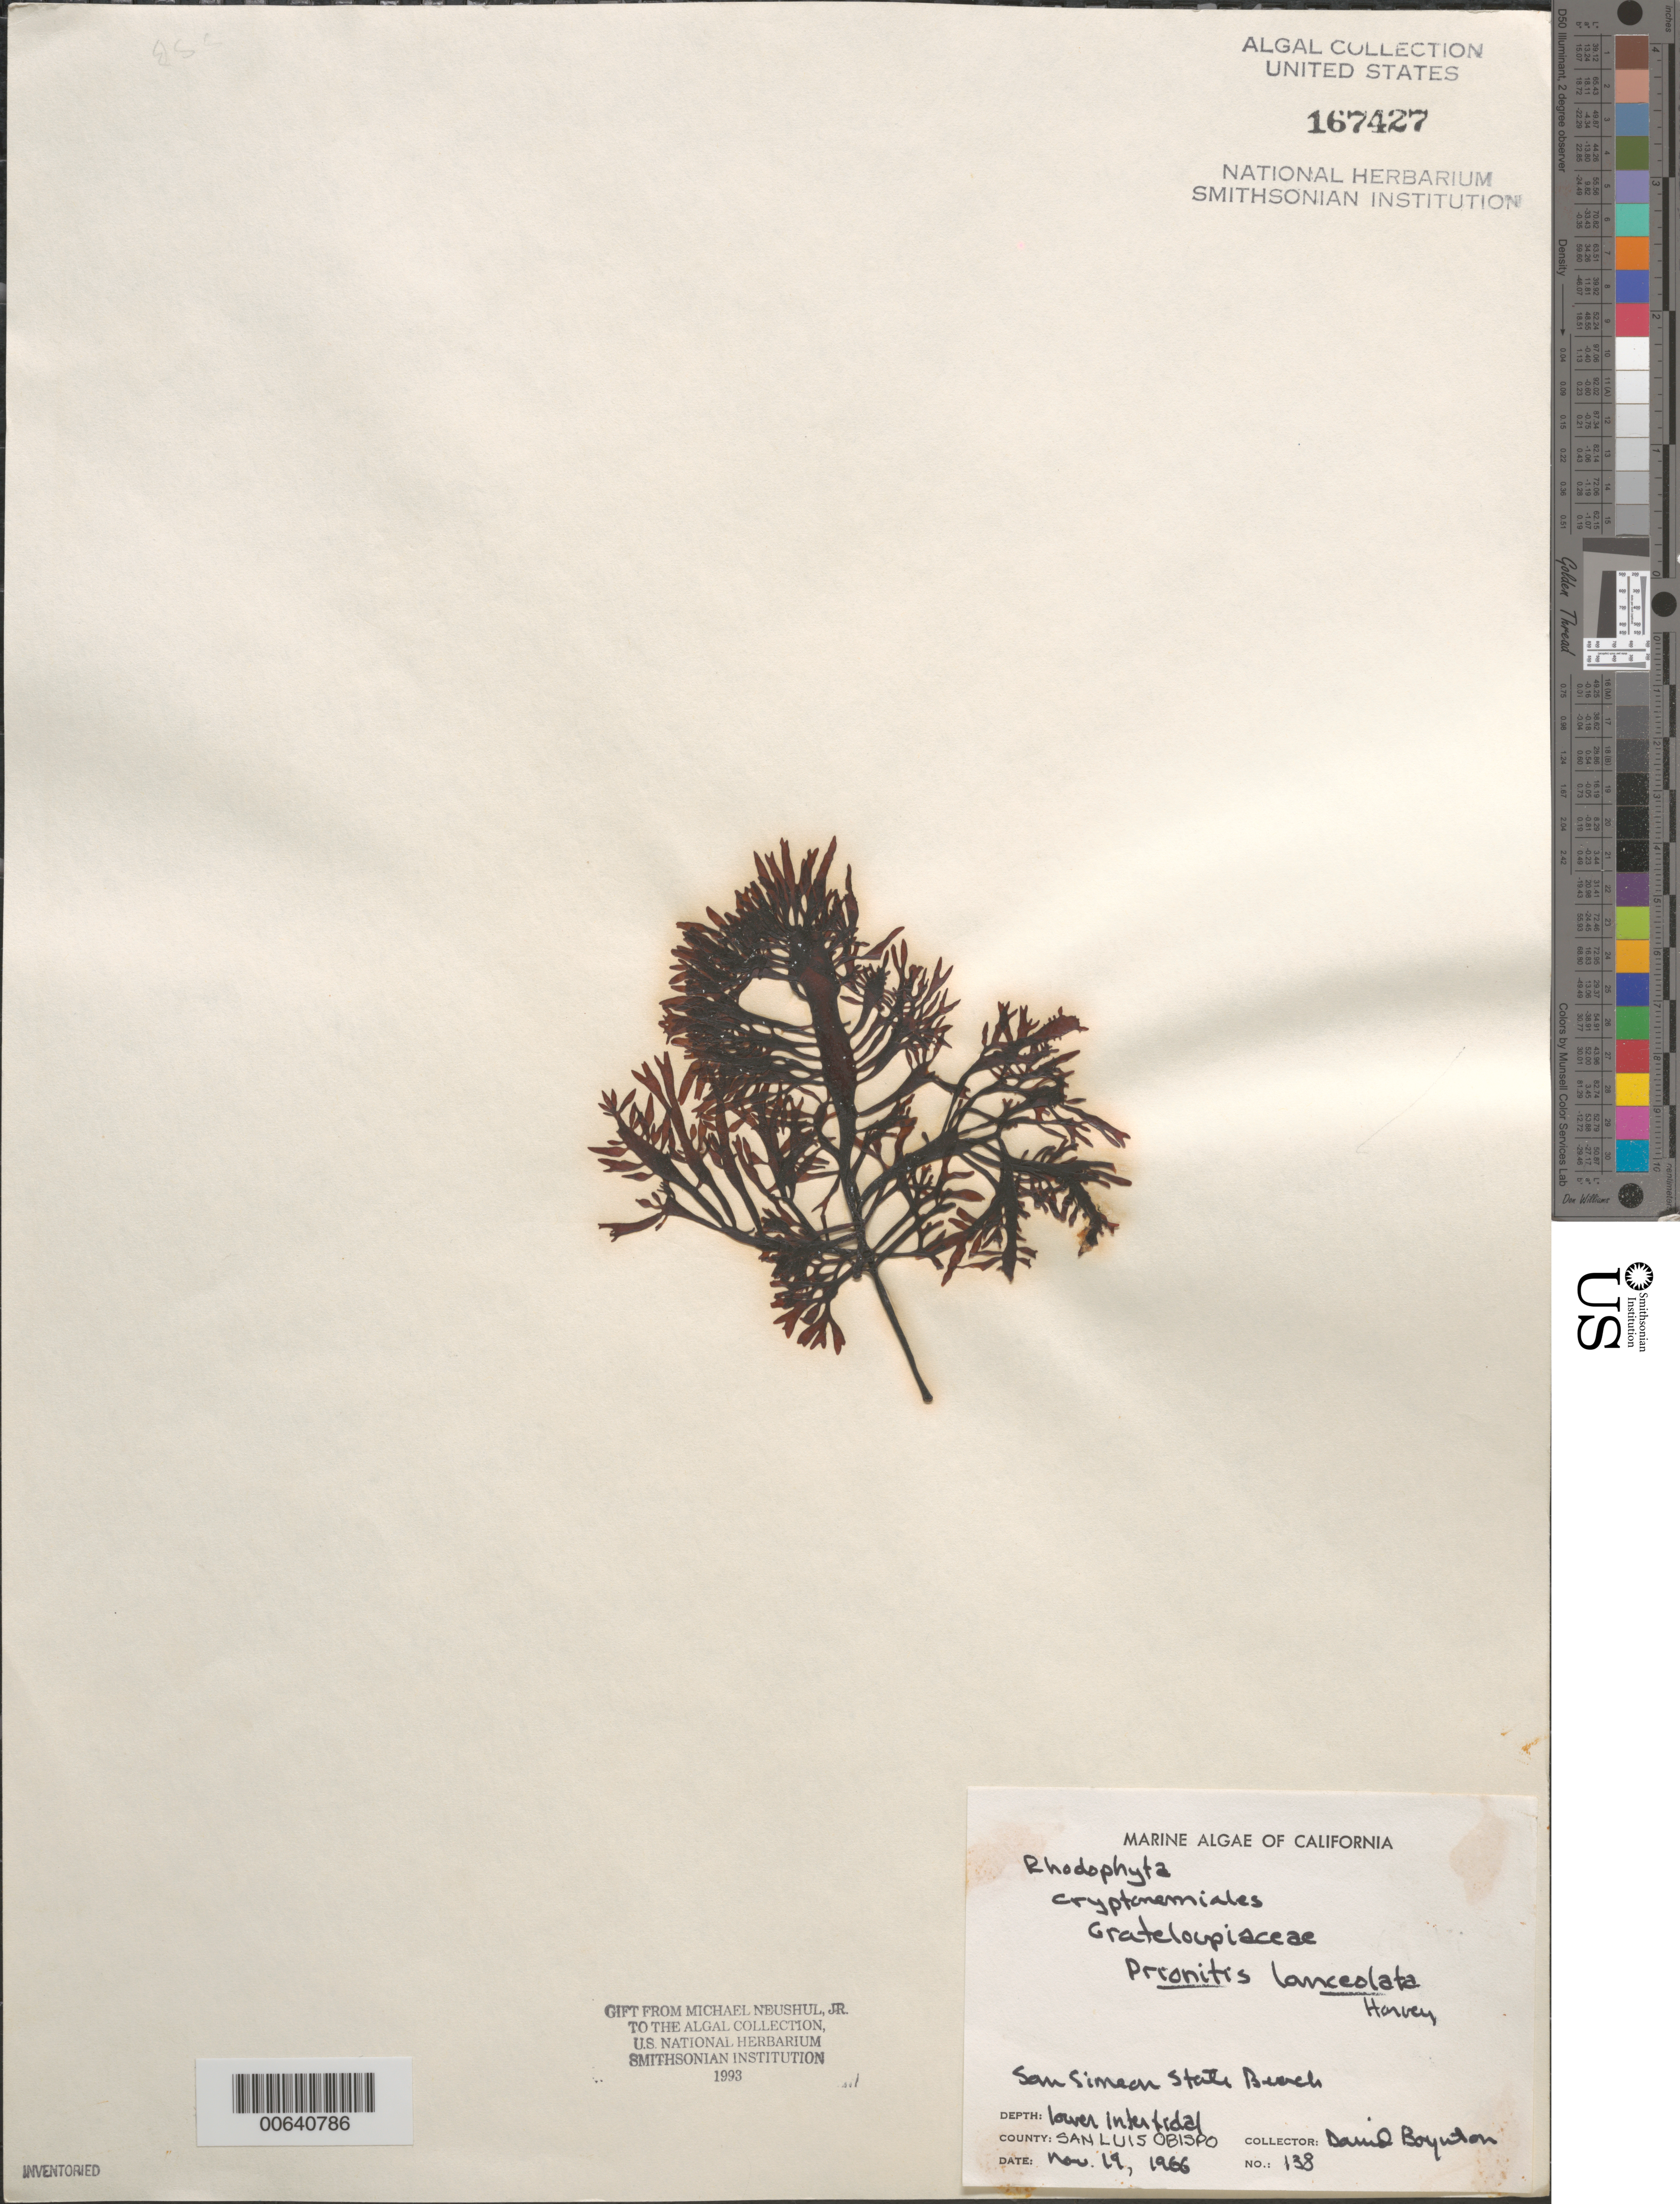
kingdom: Plantae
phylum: Rhodophyta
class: Florideophyceae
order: Cryptonemiales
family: Cryptonemiaceae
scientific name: Prionitis lanceolata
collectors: D. Boynton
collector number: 138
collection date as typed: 19 Nov 1966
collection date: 1966-11-19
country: United States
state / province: California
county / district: San Luis Obispo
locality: San Simeon State Beach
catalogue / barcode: US 167427